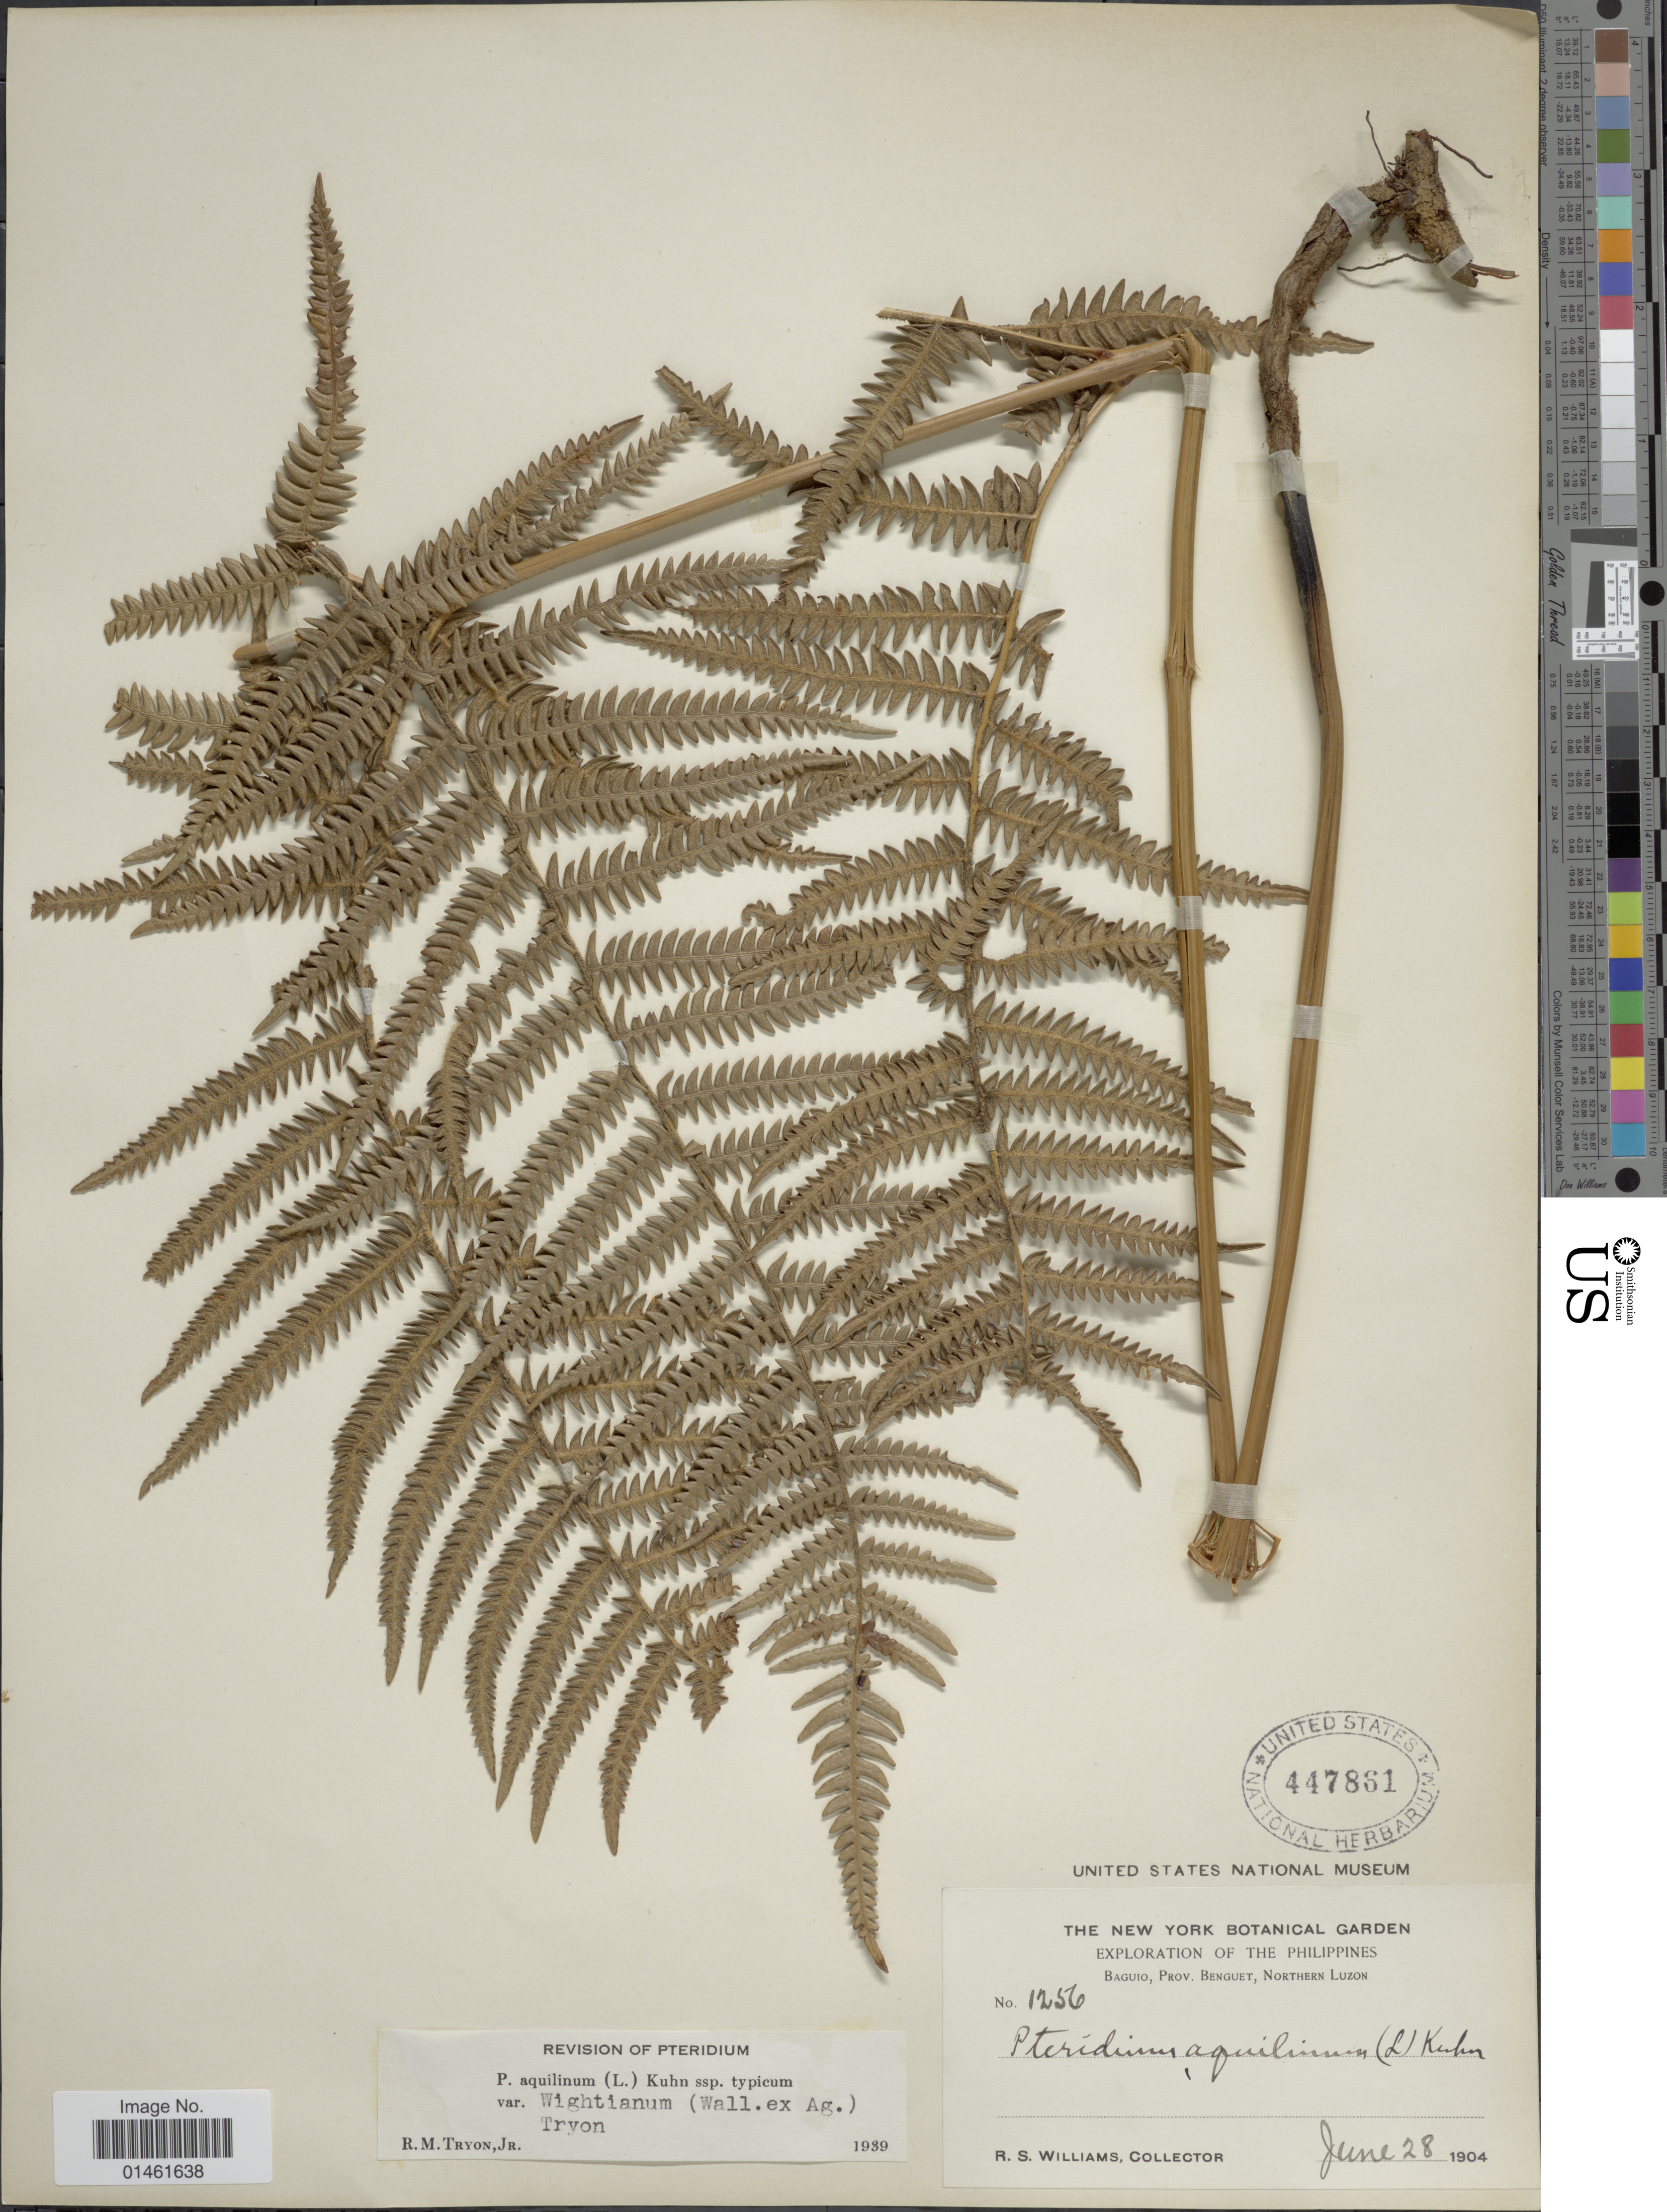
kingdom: Plantae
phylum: Tracheophyta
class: Polypodiopsida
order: Polypodiales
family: Dennstaedtiaceae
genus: Pteridium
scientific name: Pteridium aquilinum var. wightianum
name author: (J. Agardh) R.M. Tryon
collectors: R. S. Williams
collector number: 1256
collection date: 1904-06-28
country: Philippines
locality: Baguio, prov. Benguet, Northern Luzon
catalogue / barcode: US 447861